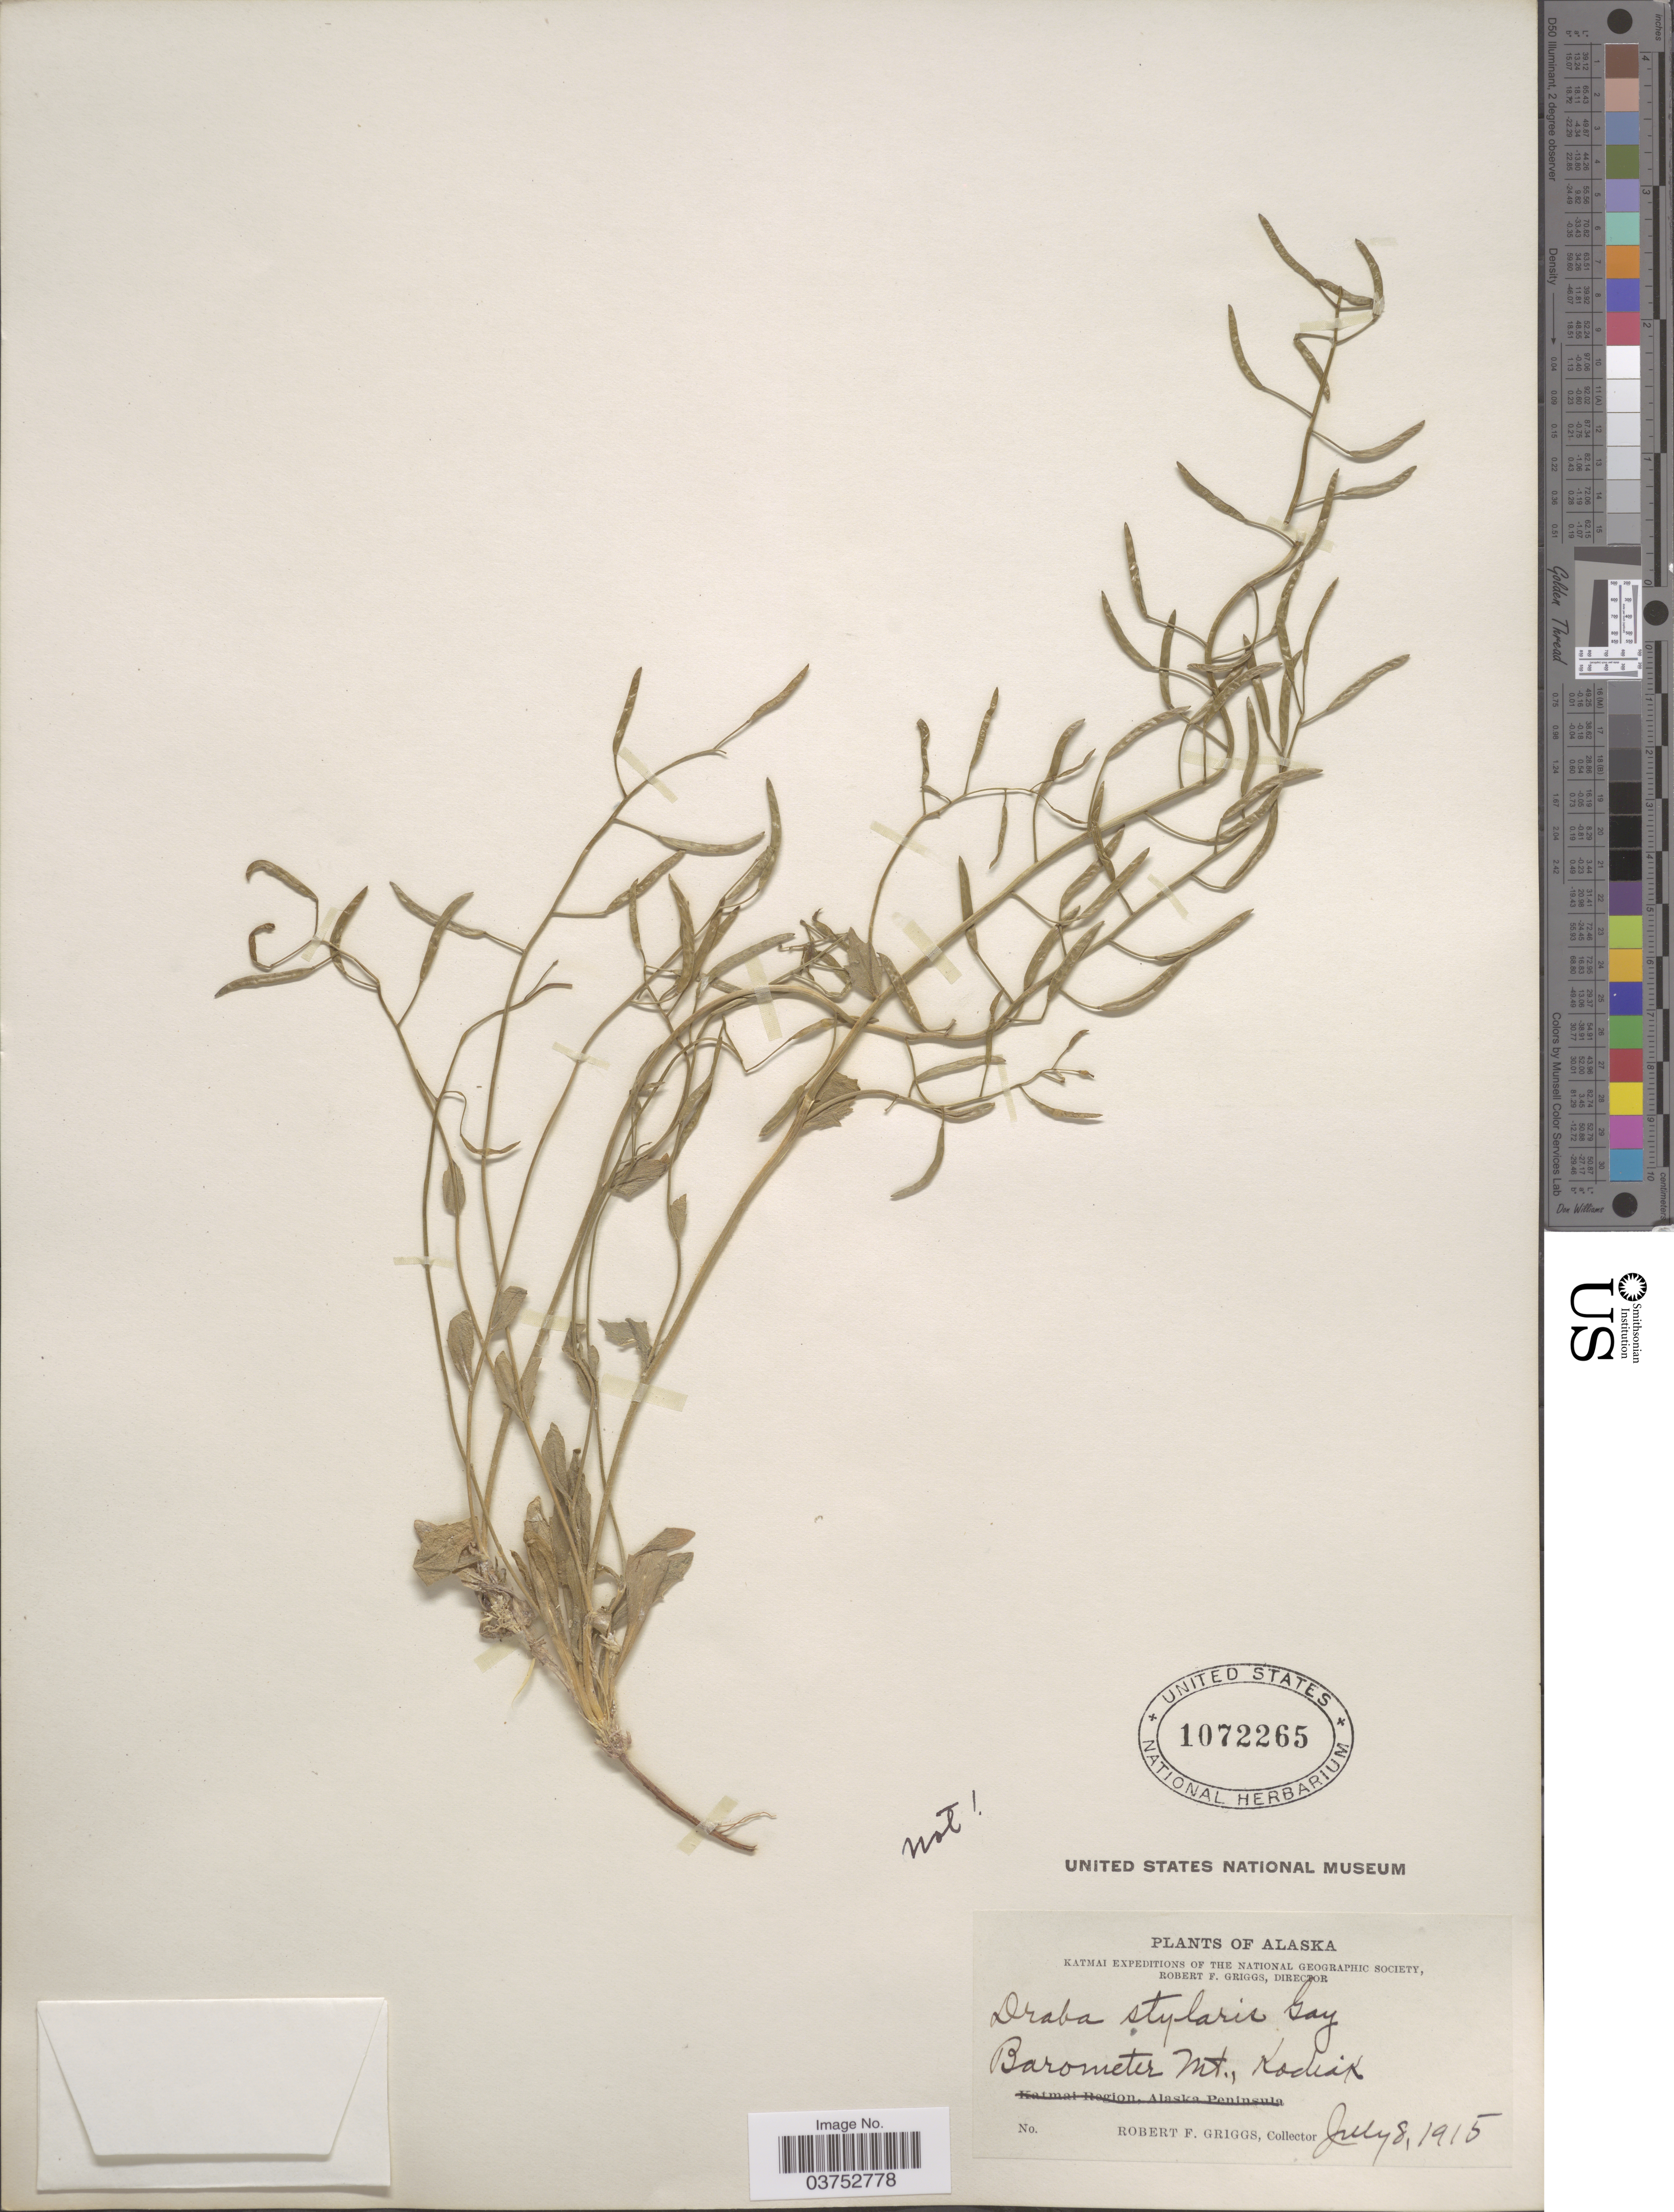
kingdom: Plantae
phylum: Tracheophyta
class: Magnoliopsida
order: Brassicales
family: Brassicaceae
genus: Draba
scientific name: Draba sp.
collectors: R. F. Griggs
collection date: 1915-07-08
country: United States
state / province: Alaska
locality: Barometer Mt., Kodiak.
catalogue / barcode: US 1072265